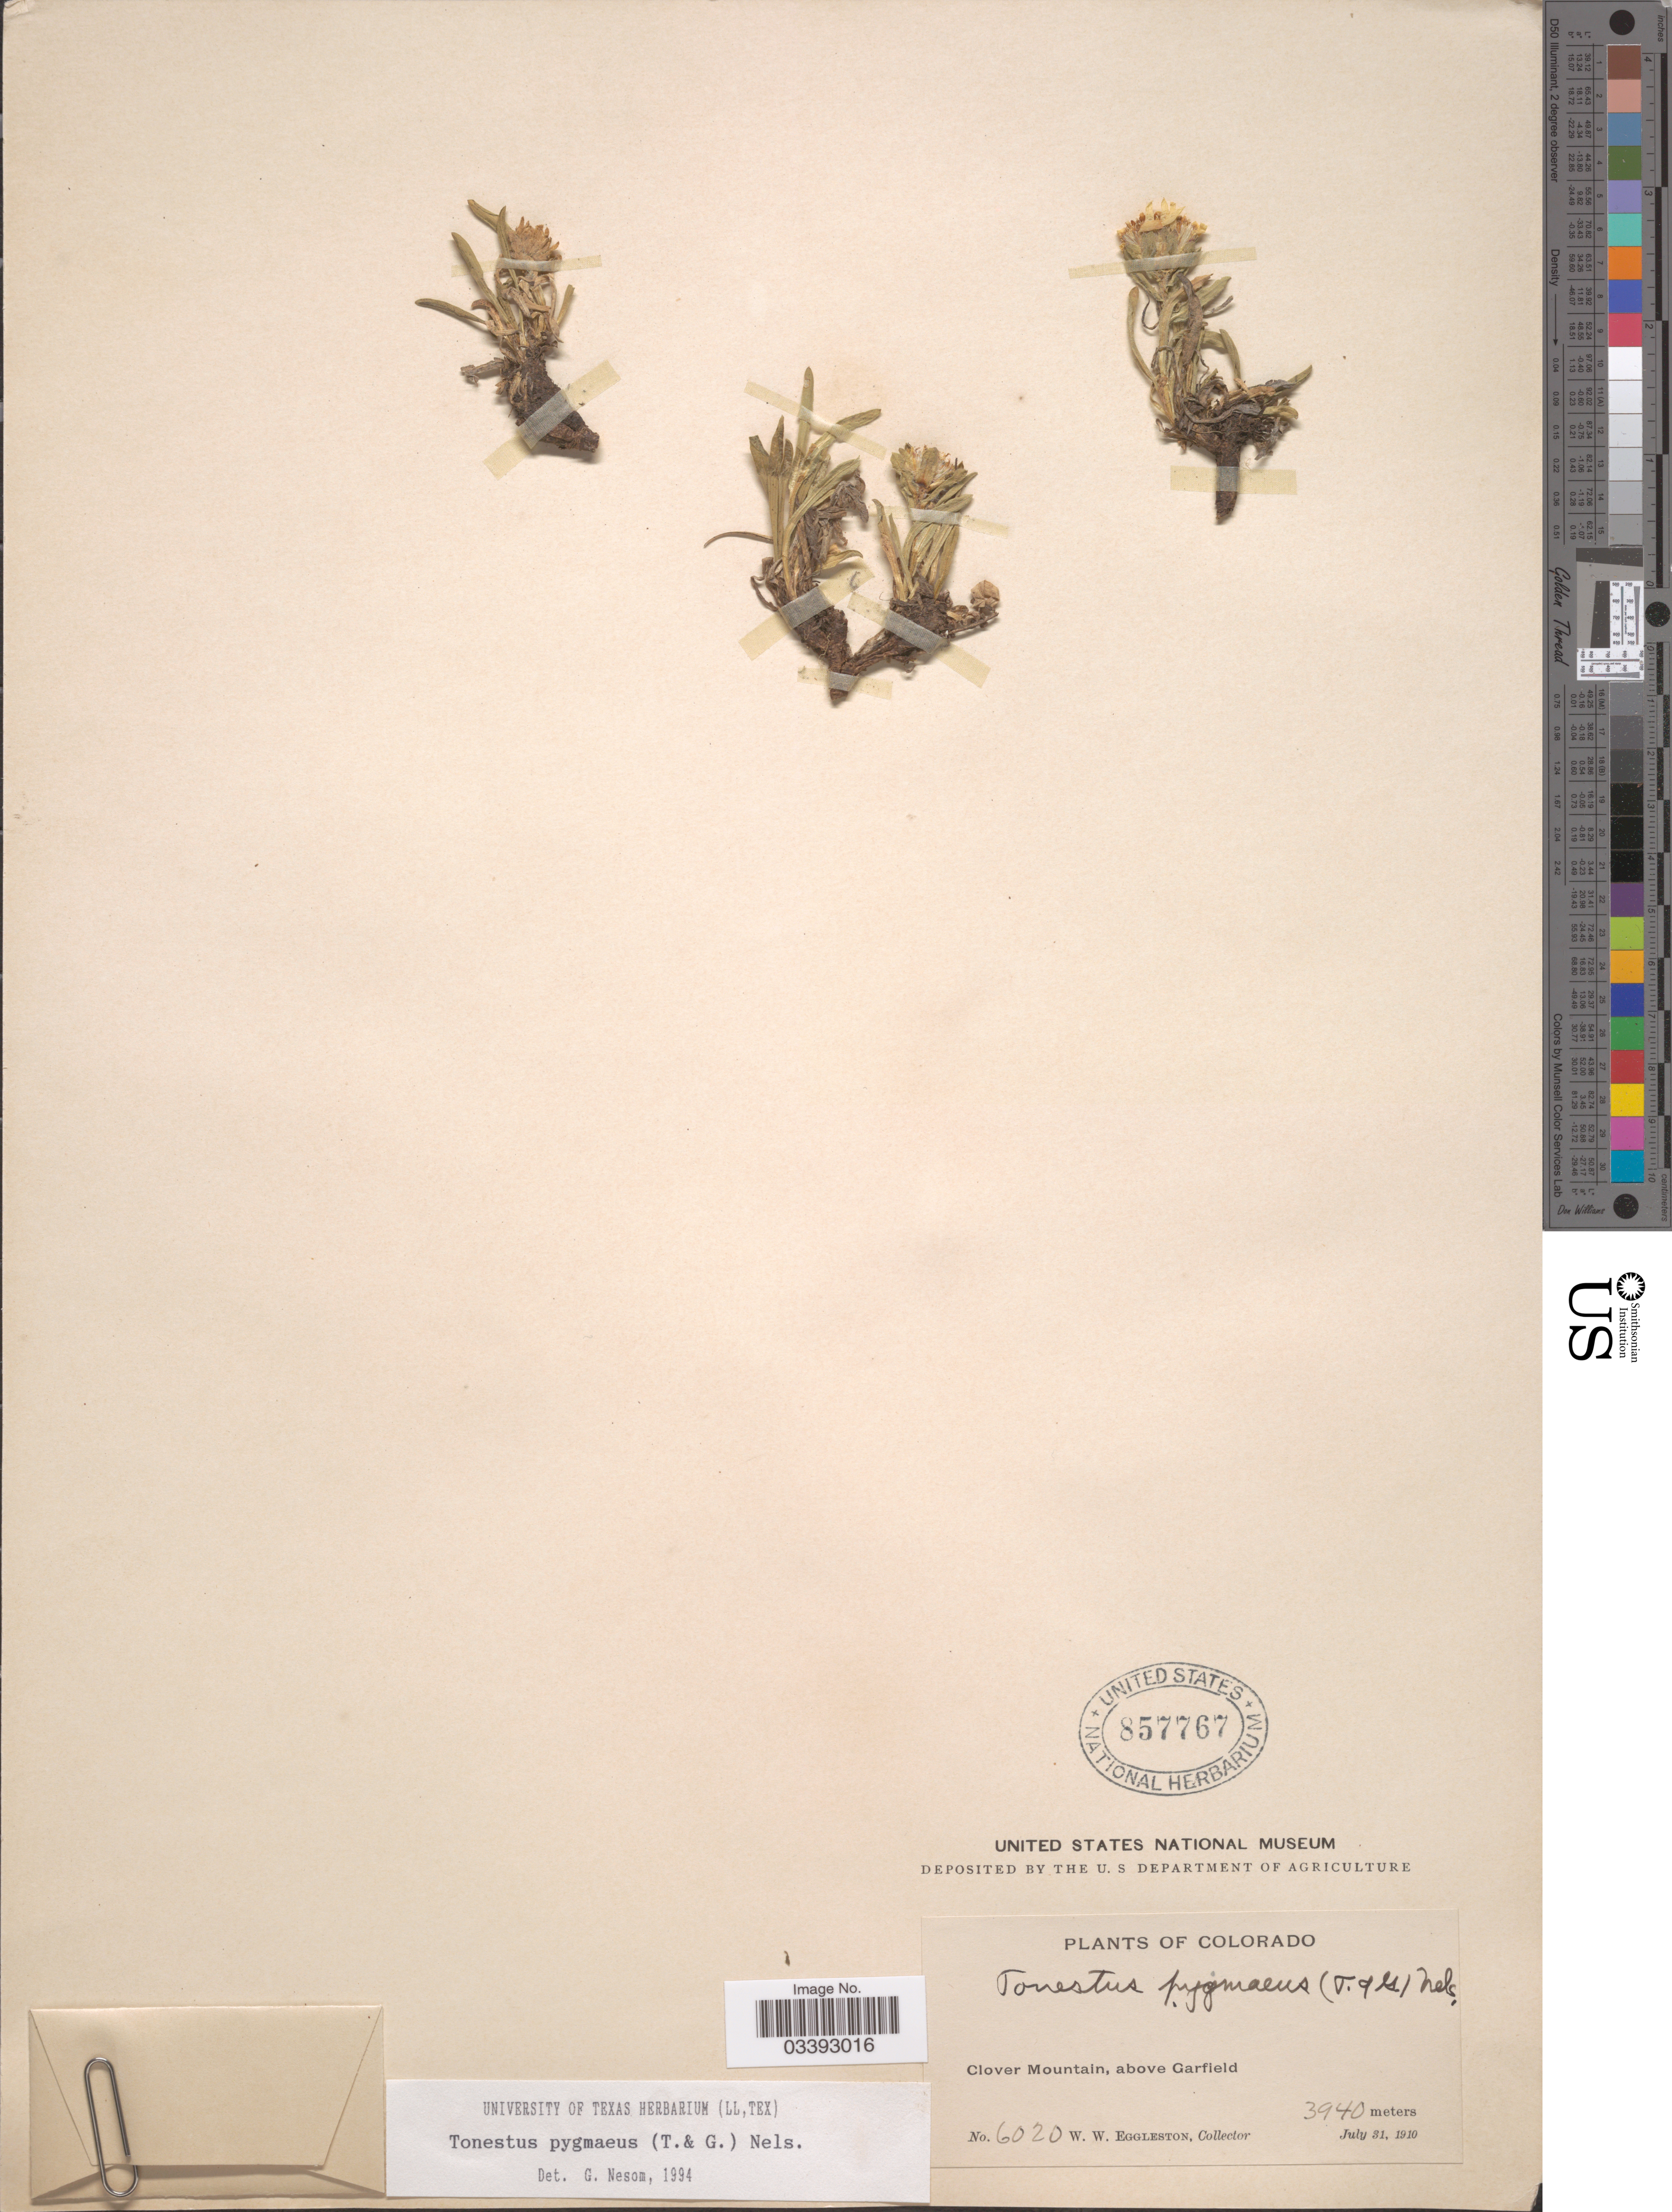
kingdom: Plantae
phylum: Tracheophyta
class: Magnoliopsida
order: Asterales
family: Asteraceae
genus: Tonestus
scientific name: Tonestus pygmaeus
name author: (Torr. & A. Gray) A. Nelson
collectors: W. W. Eggleston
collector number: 6020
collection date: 1910-07-31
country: United States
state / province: Colorado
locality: Clover Mountain, above Garfield.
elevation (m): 3940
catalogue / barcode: US 857767